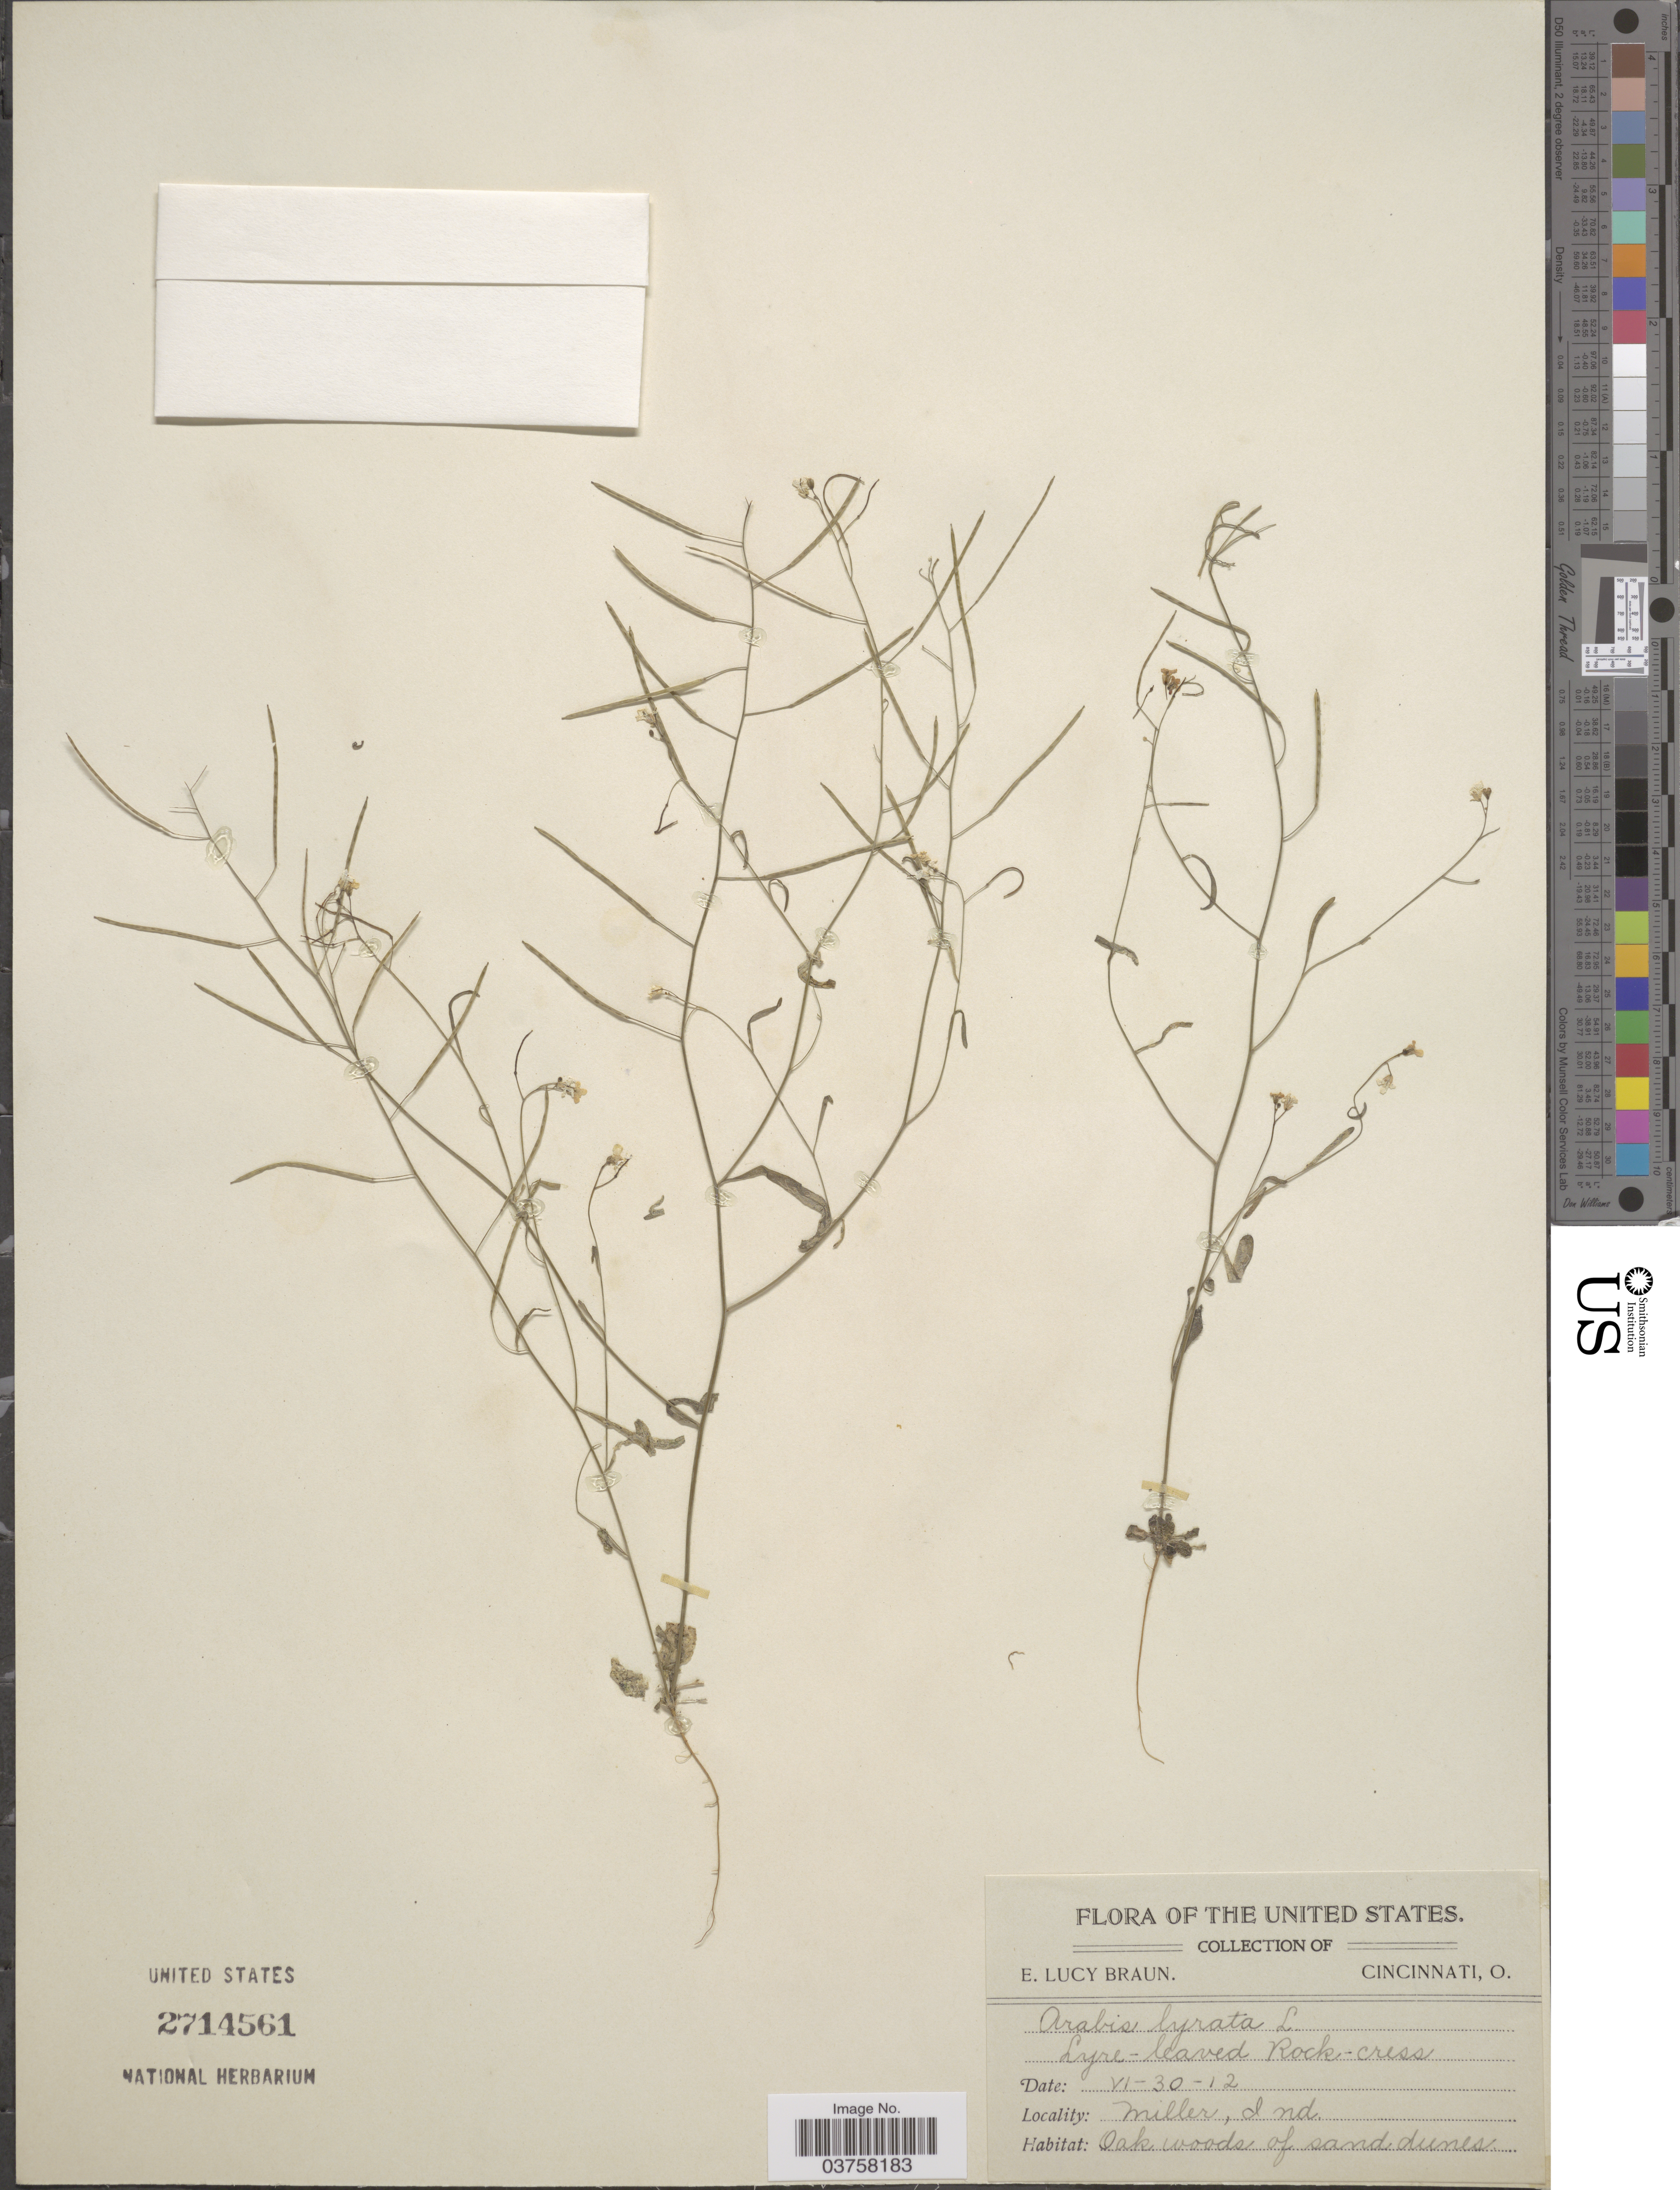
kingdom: Plantae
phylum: Tracheophyta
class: Magnoliopsida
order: Brassicales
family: Brassicaceae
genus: Arabis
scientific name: Arabis lyrata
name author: L.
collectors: E. L. Braun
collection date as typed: Transcribed d/m/y: 30/6/12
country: United States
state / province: Indiana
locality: Miller.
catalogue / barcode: US 2714561